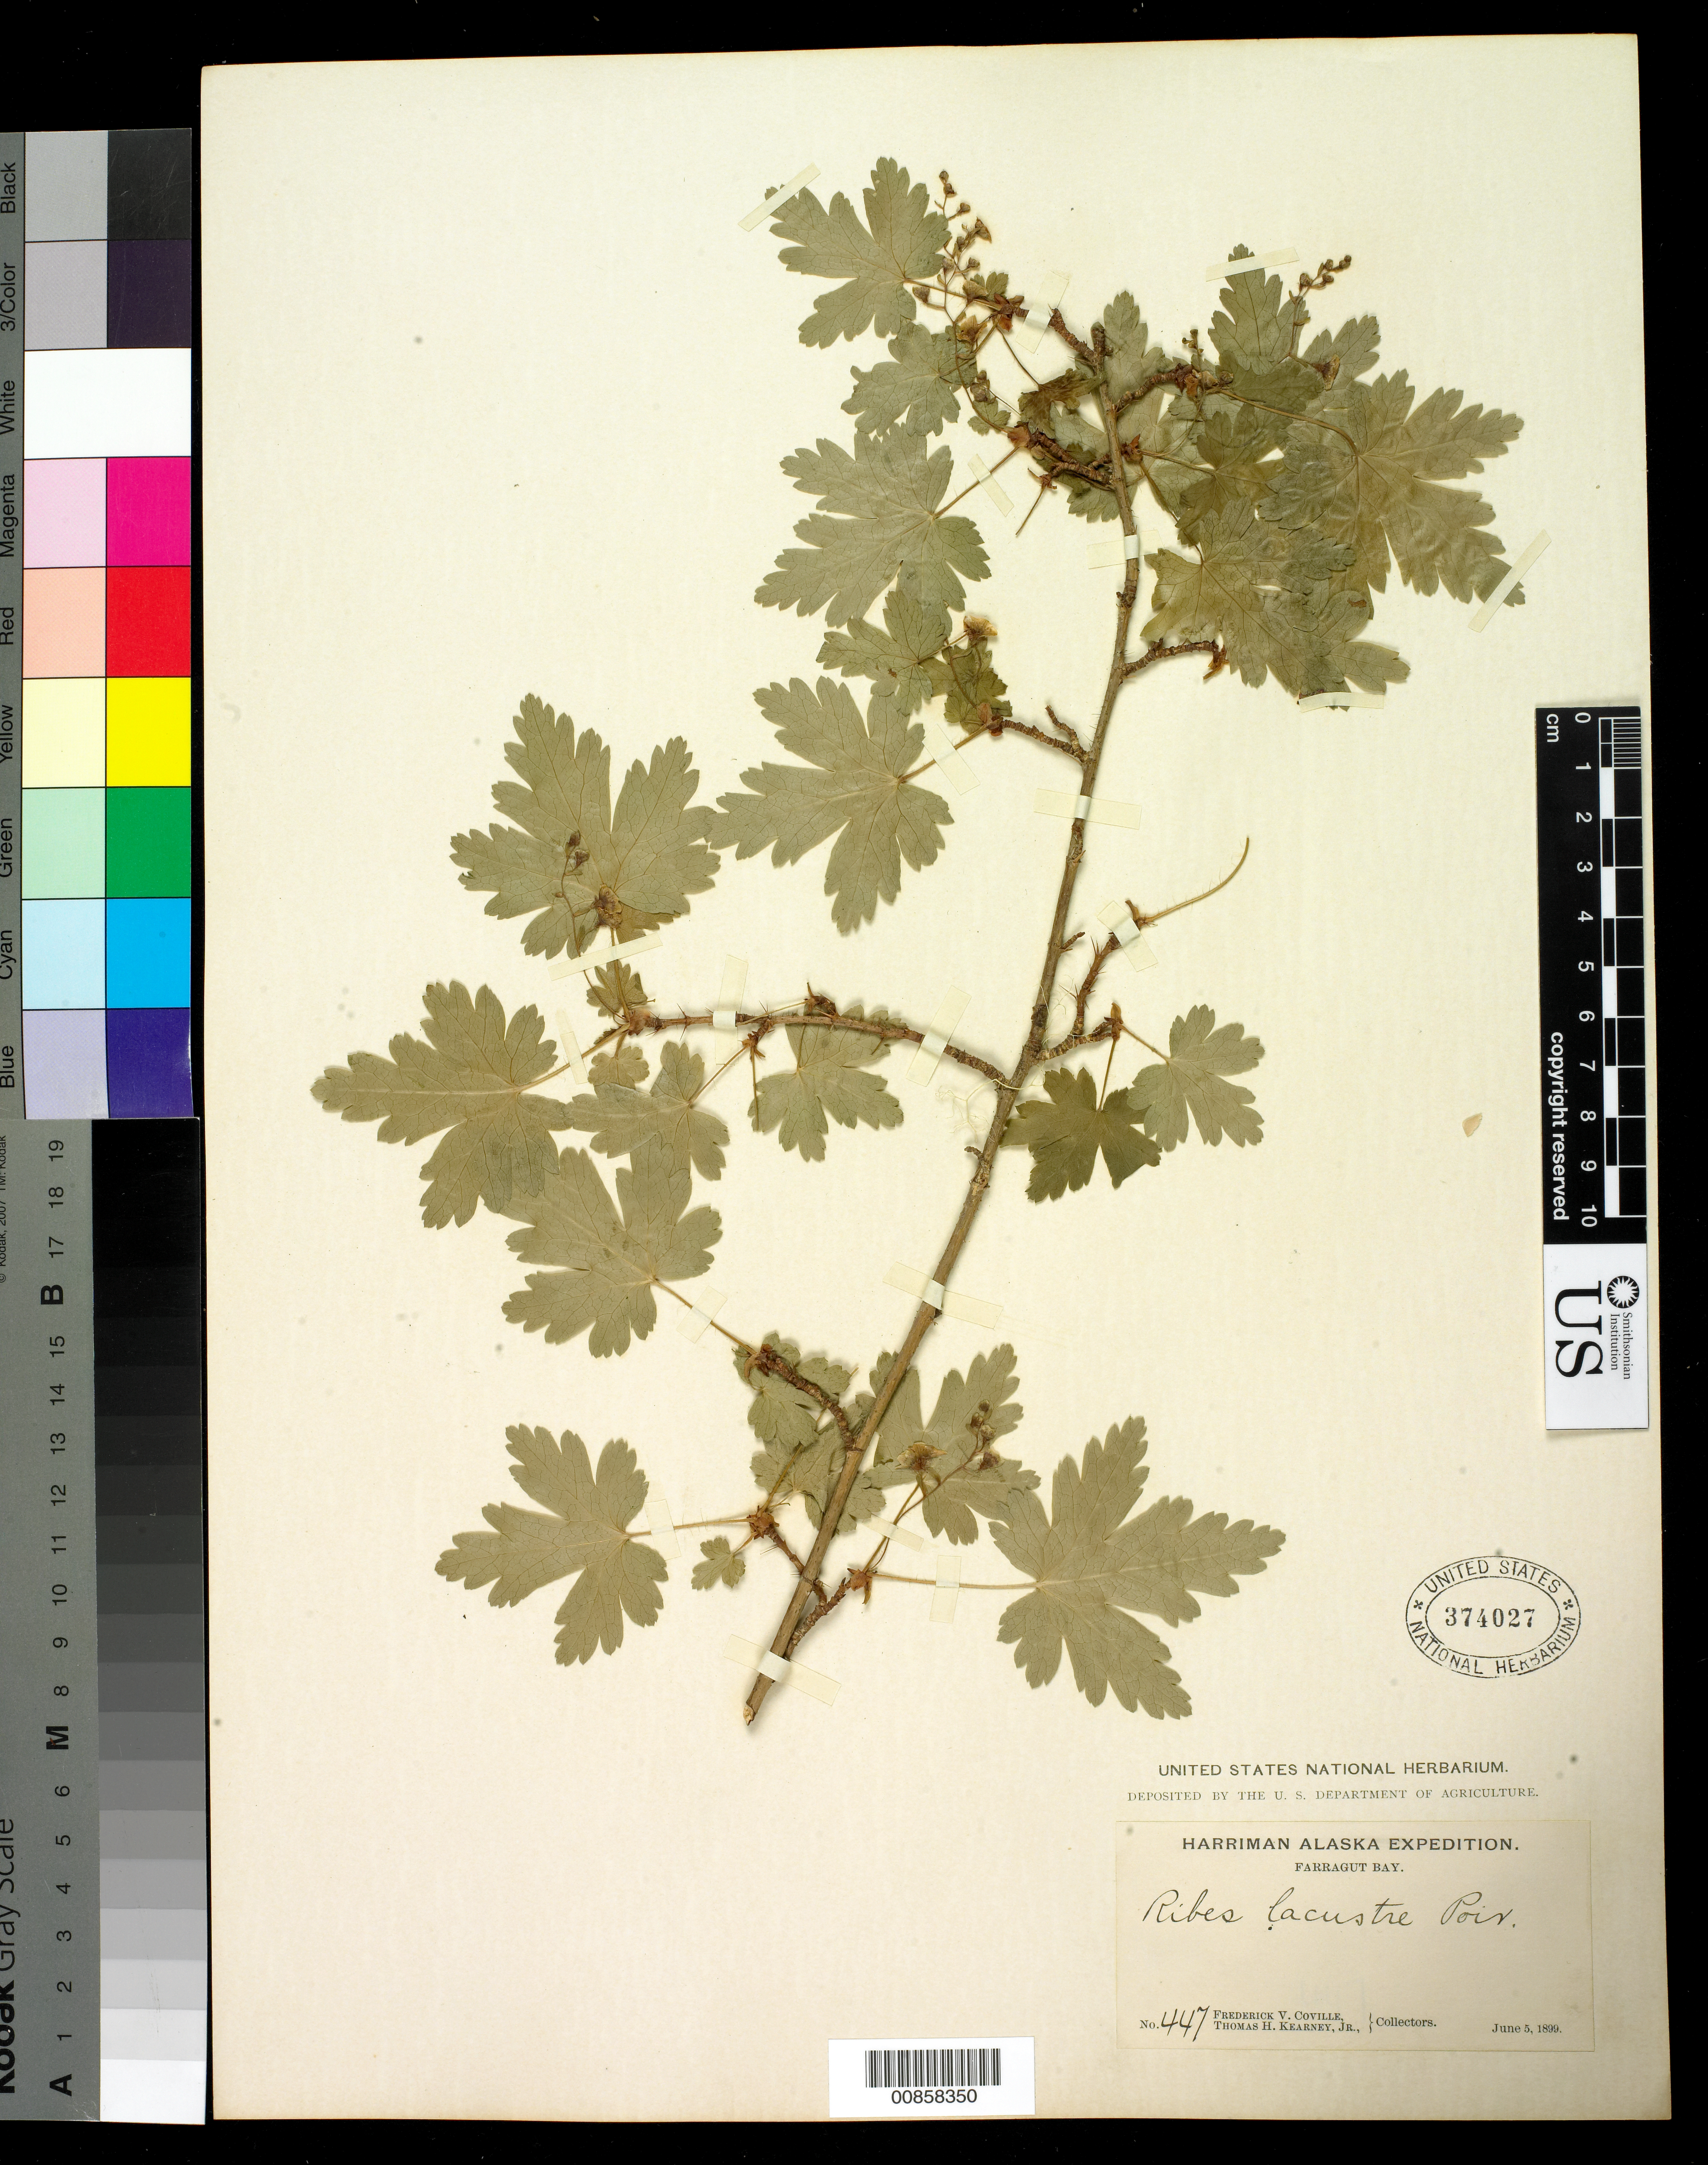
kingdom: Plantae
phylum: Tracheophyta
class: Magnoliopsida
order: Saxifragales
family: Grossulariaceae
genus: Ribes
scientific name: Ribes lacustre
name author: (Pers.) Poir.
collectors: F. V. Coville & T. H. Kearney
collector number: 447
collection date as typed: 05 Jun 1899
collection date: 1899-06-05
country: United States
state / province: Alaska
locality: Farragut Bay